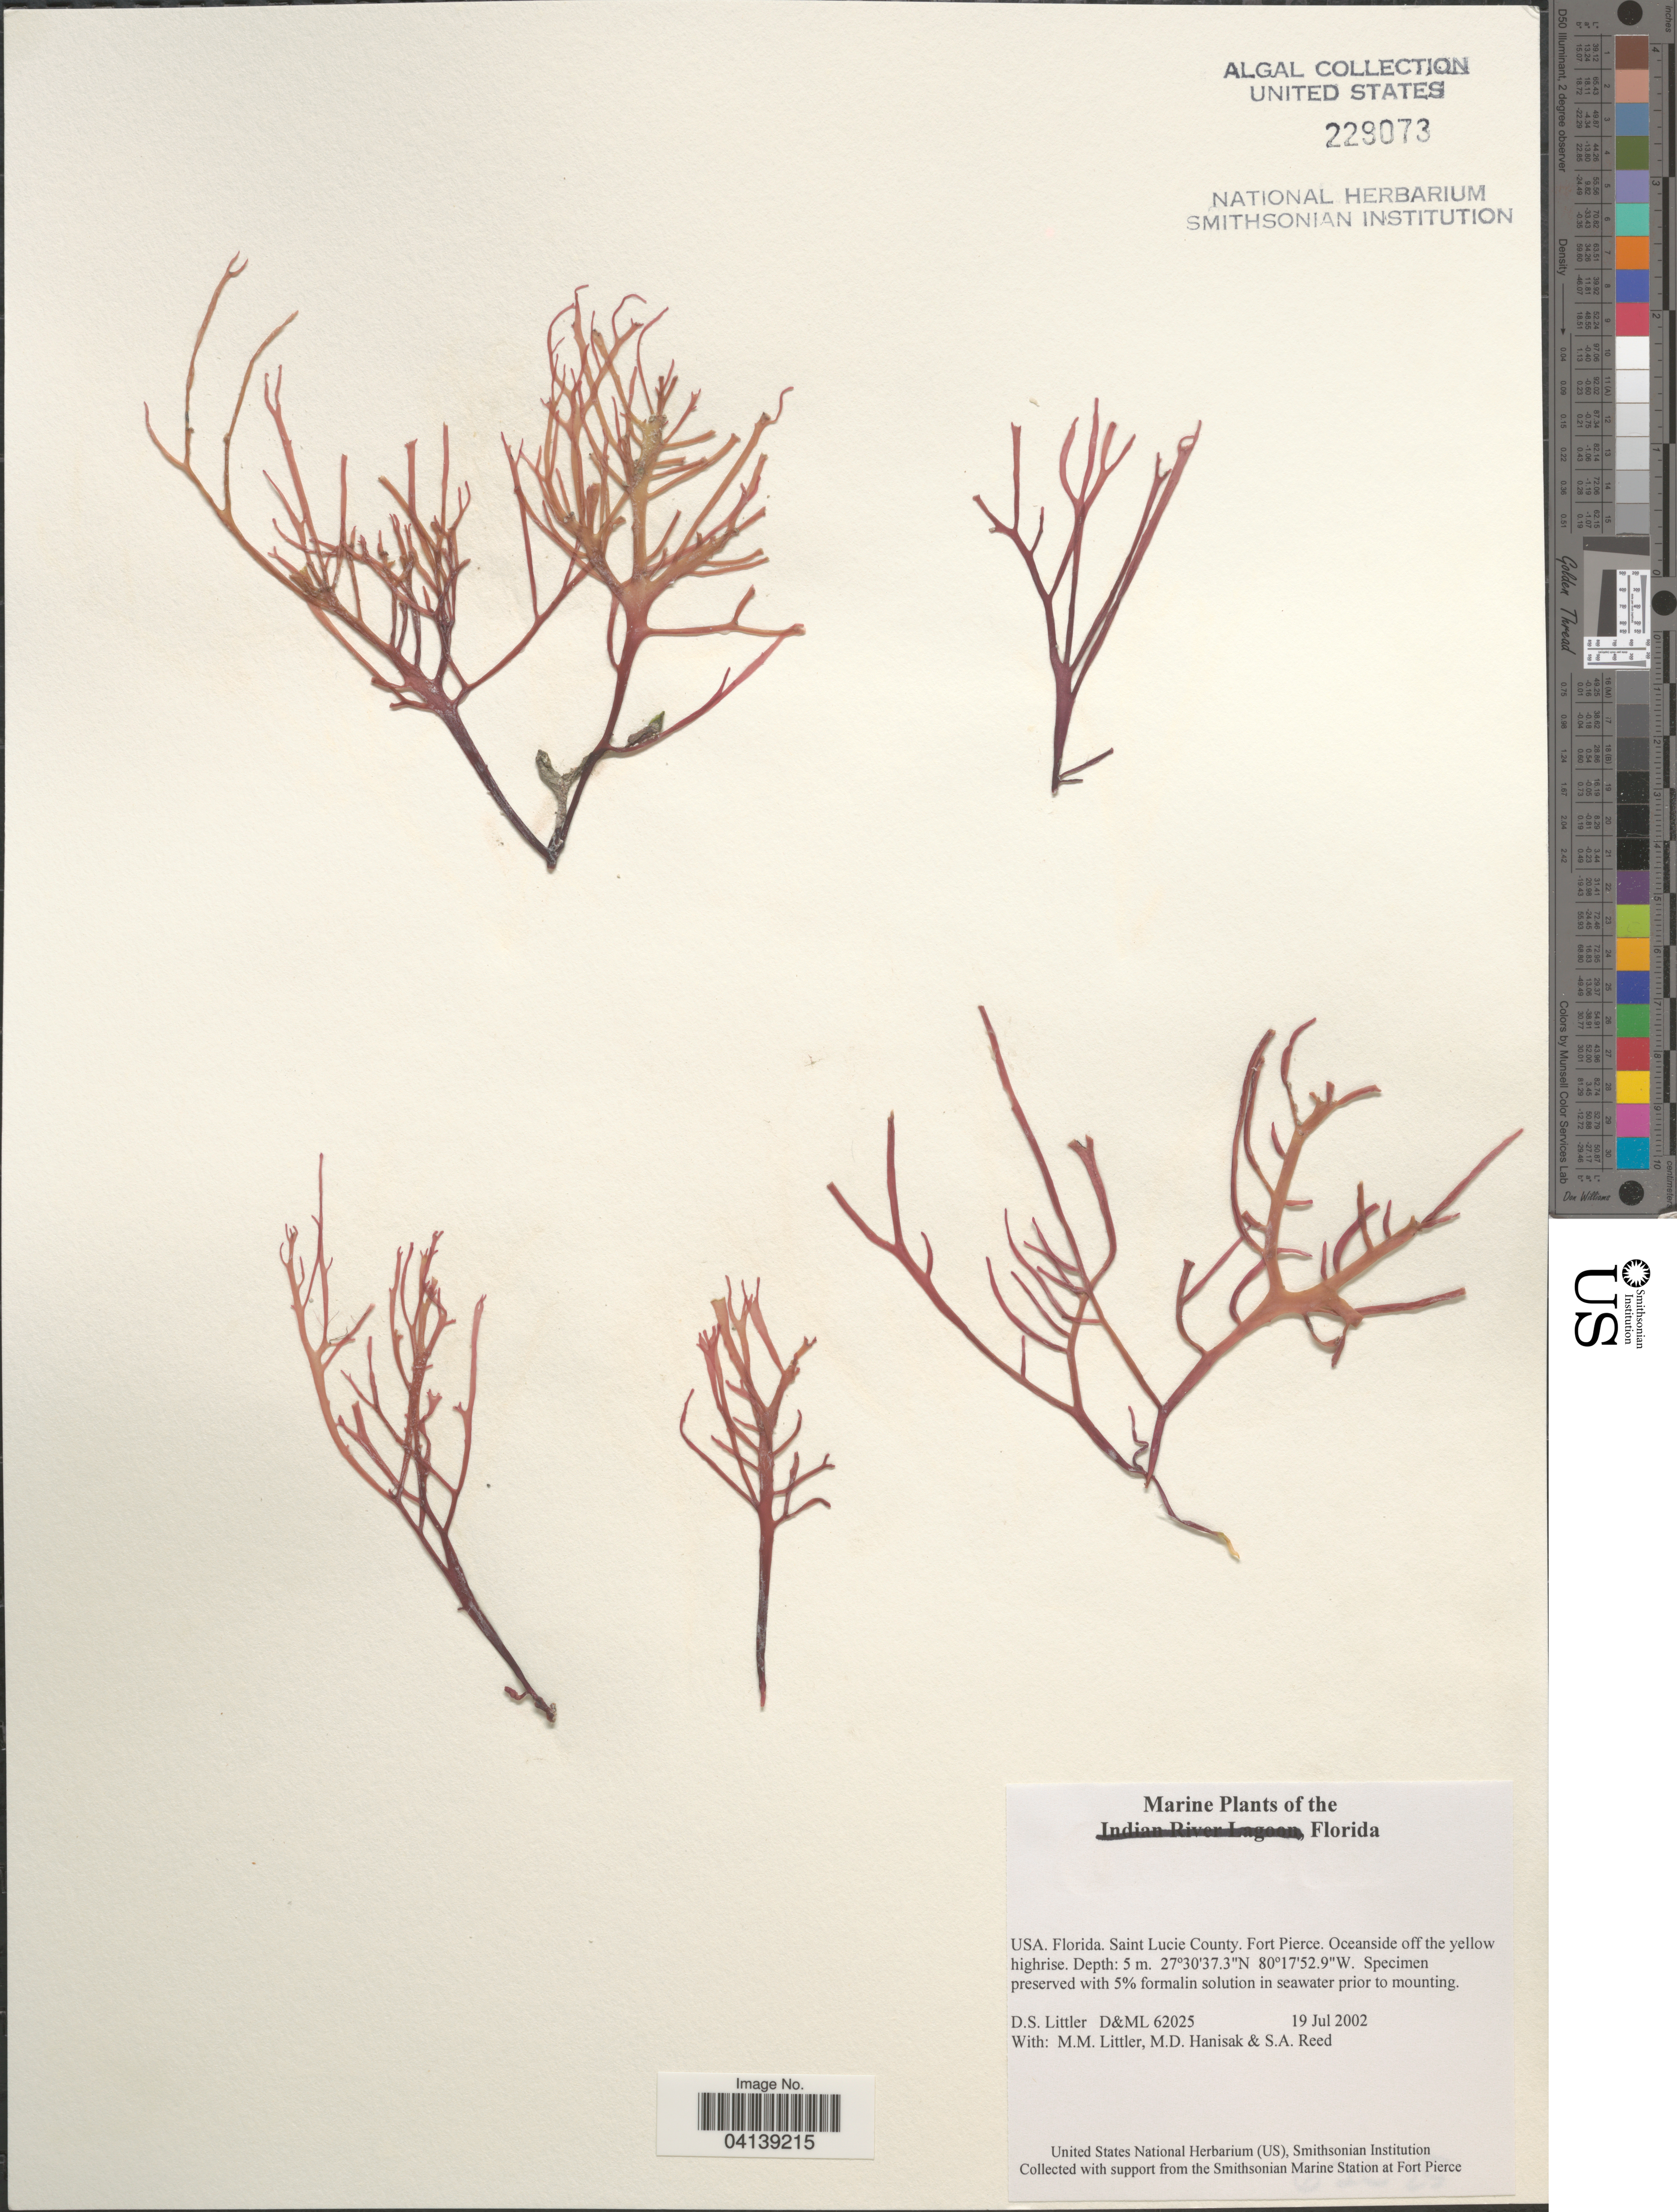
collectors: D. S. Littler, M. Hanisak & S. Reed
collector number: D&ML62025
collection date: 2002-07-19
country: United States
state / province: Florida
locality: Saint Lucie County. Fort Pierce. Oceanside off the yellow highrise.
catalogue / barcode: US 229073